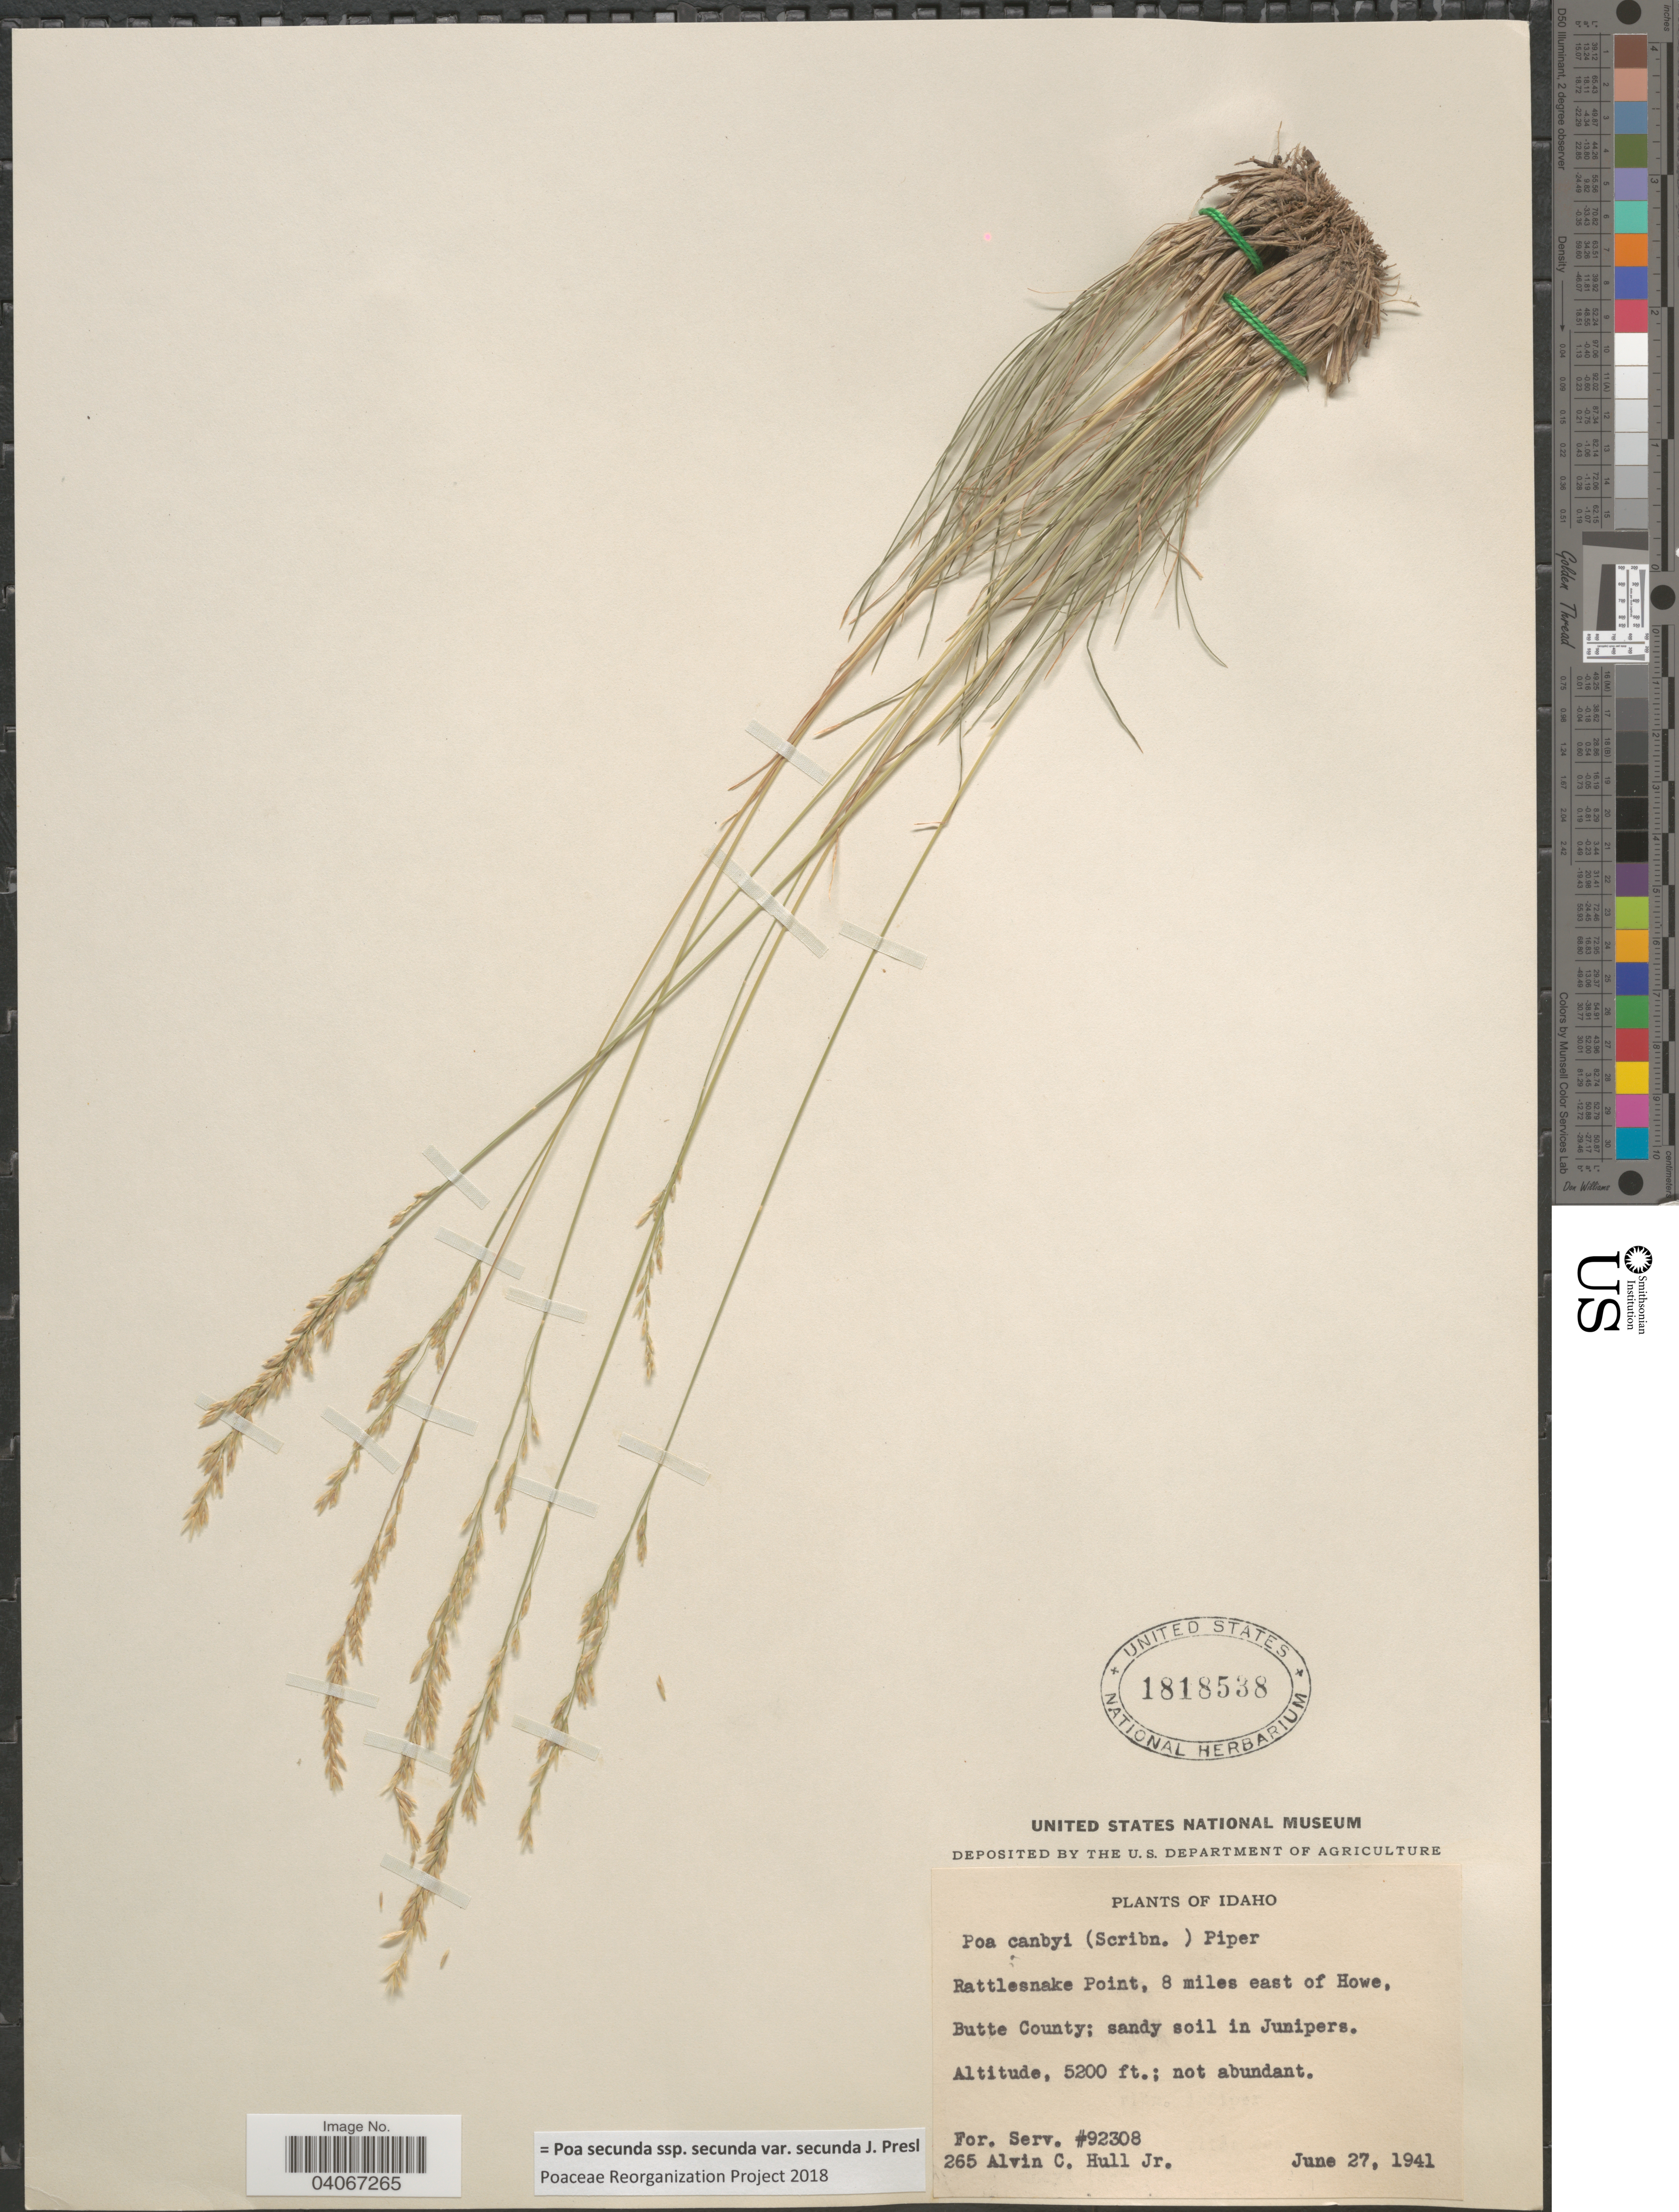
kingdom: Plantae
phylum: Tracheophyta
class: Liliopsida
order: Poales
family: Poaceae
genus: Poa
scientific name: Poa secunda subsp. secunda var. secunda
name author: J. Presl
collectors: A. Hull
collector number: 265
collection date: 1941-06-27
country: United States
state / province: Idaho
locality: Rattlesnake Point, 8 miles east of Howe, Butte County.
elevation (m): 1585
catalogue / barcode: US 1818538